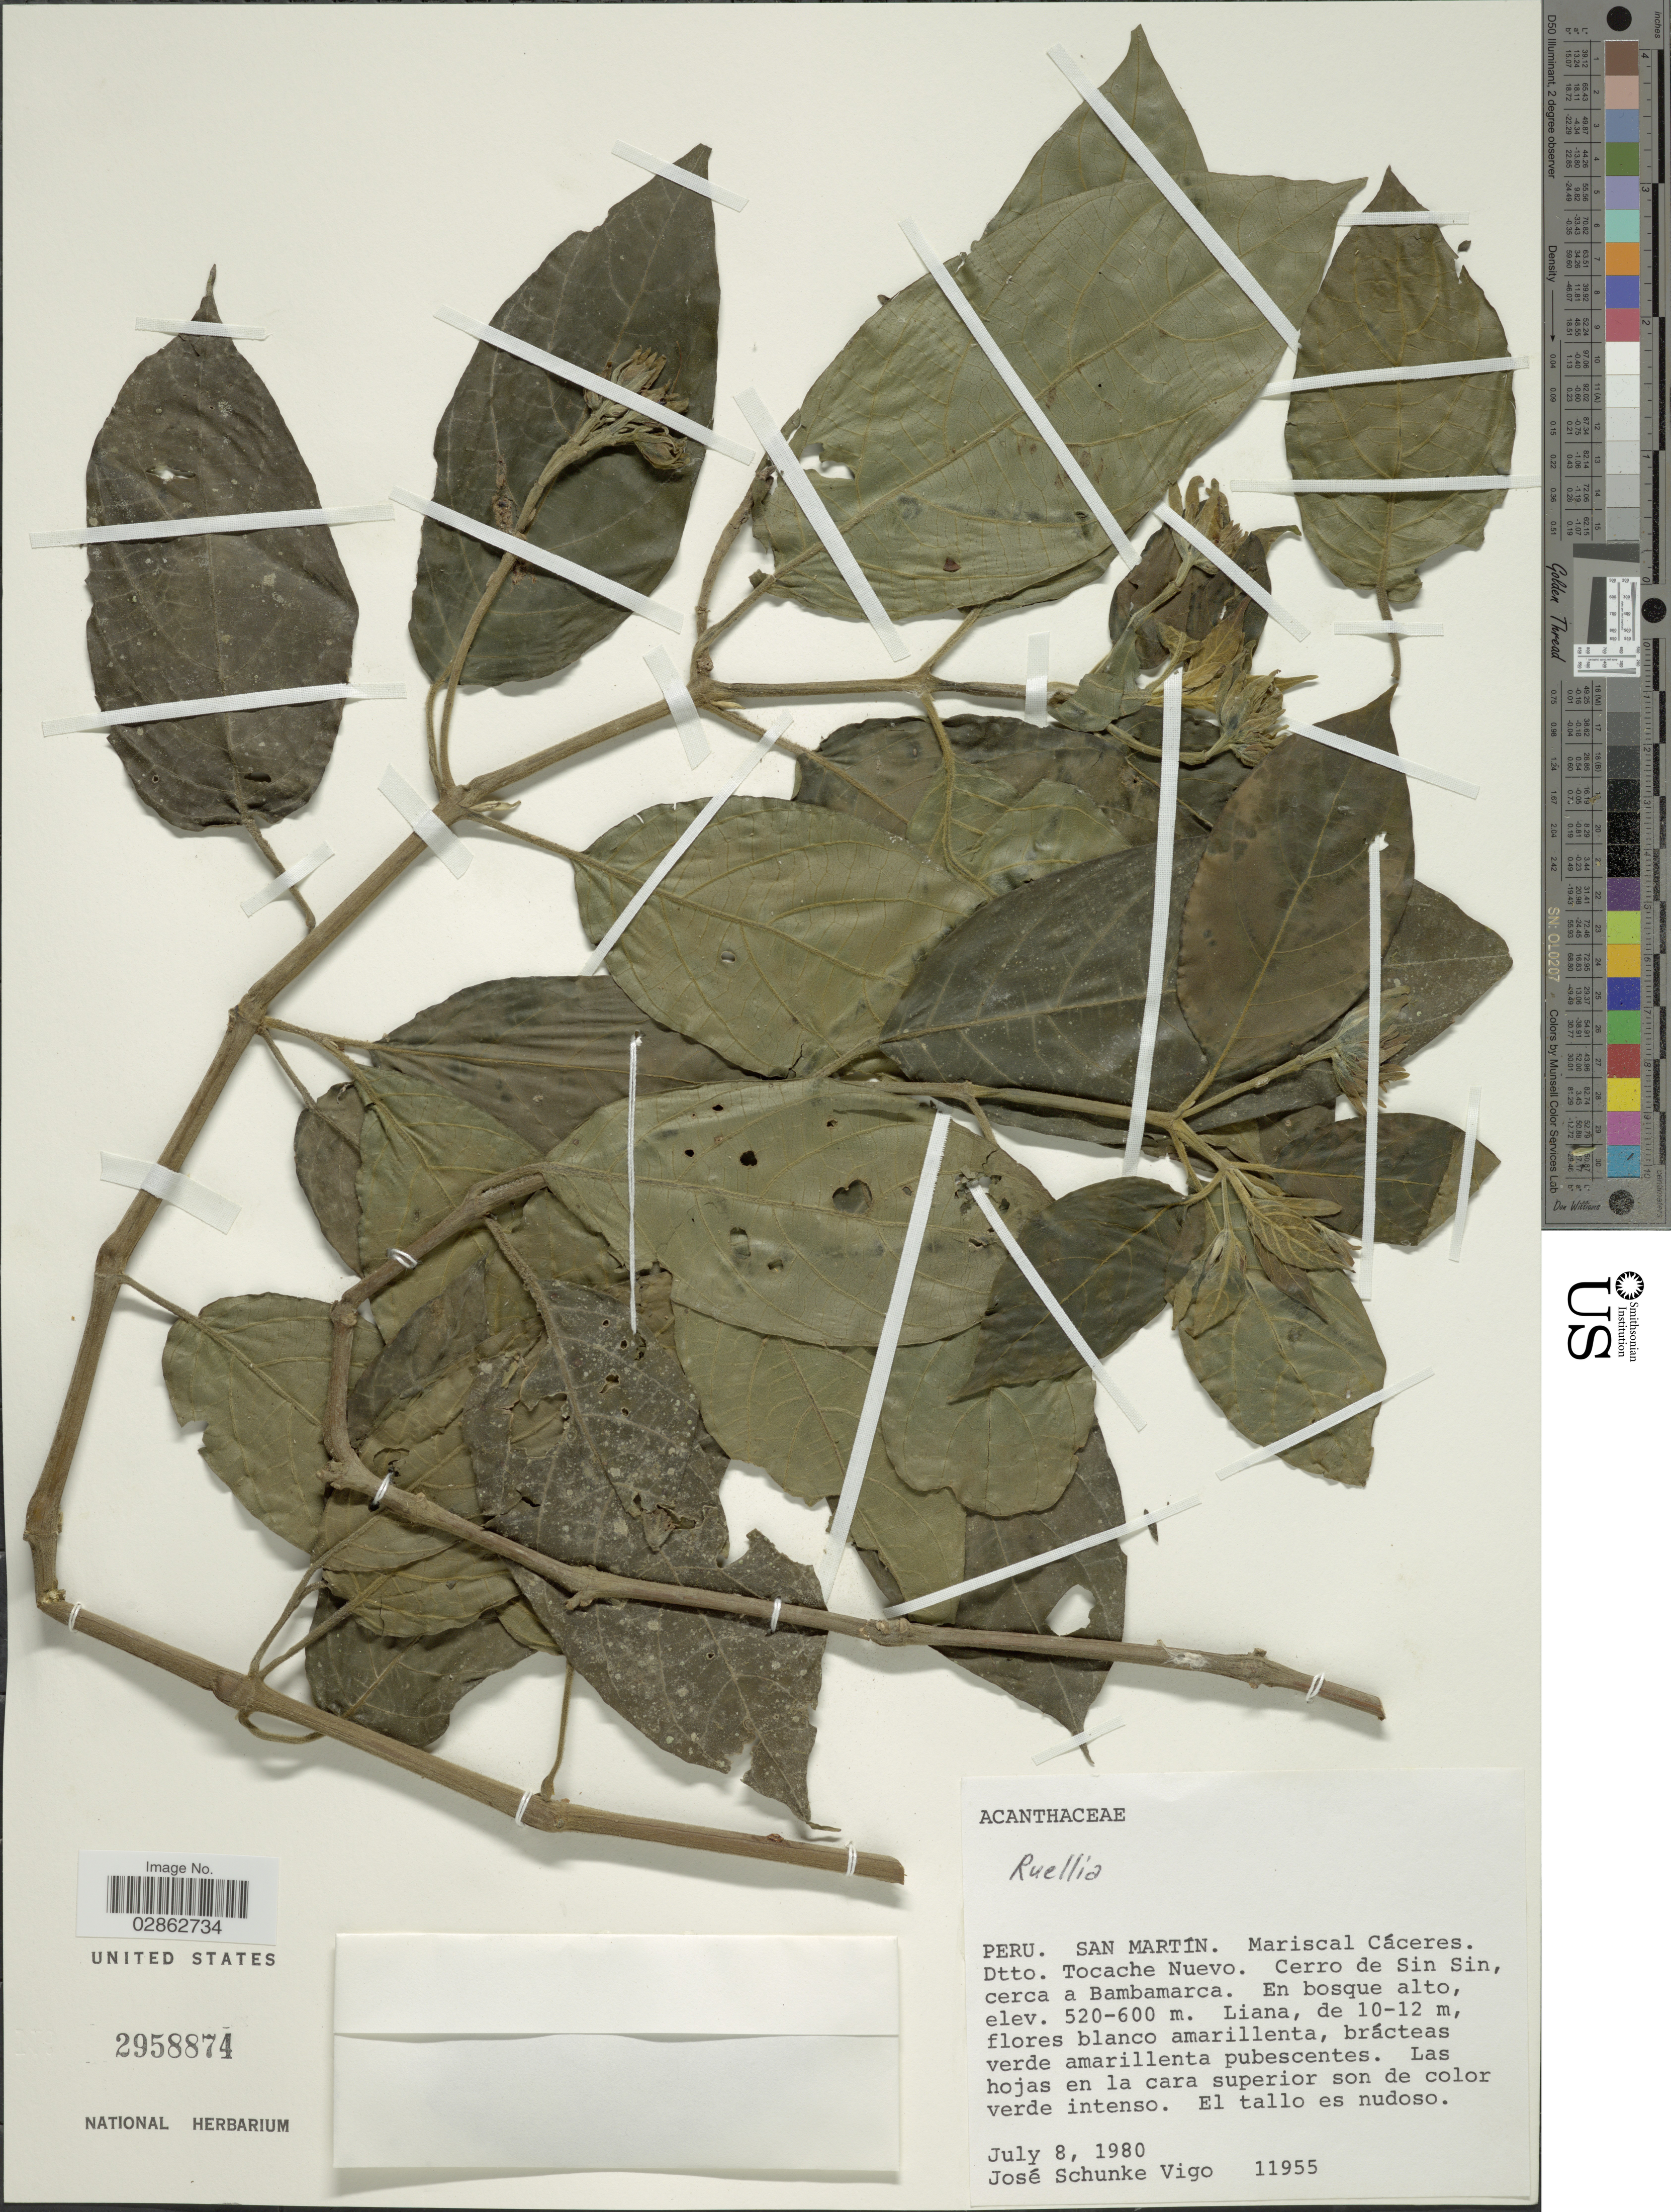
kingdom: Plantae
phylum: Tracheophyta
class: Magnoliopsida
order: Lamiales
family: Acanthaceae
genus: Ruellia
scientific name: Ruellia sp.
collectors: J. Schunke Vigo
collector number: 11955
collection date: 1980-07-08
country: Peru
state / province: San Martín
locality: Mariscal Cáceres. Dtto. Tocache Nuevo. Cerro de Sin Sin, cerca a Bambamarca.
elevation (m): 520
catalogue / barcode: US 2958874